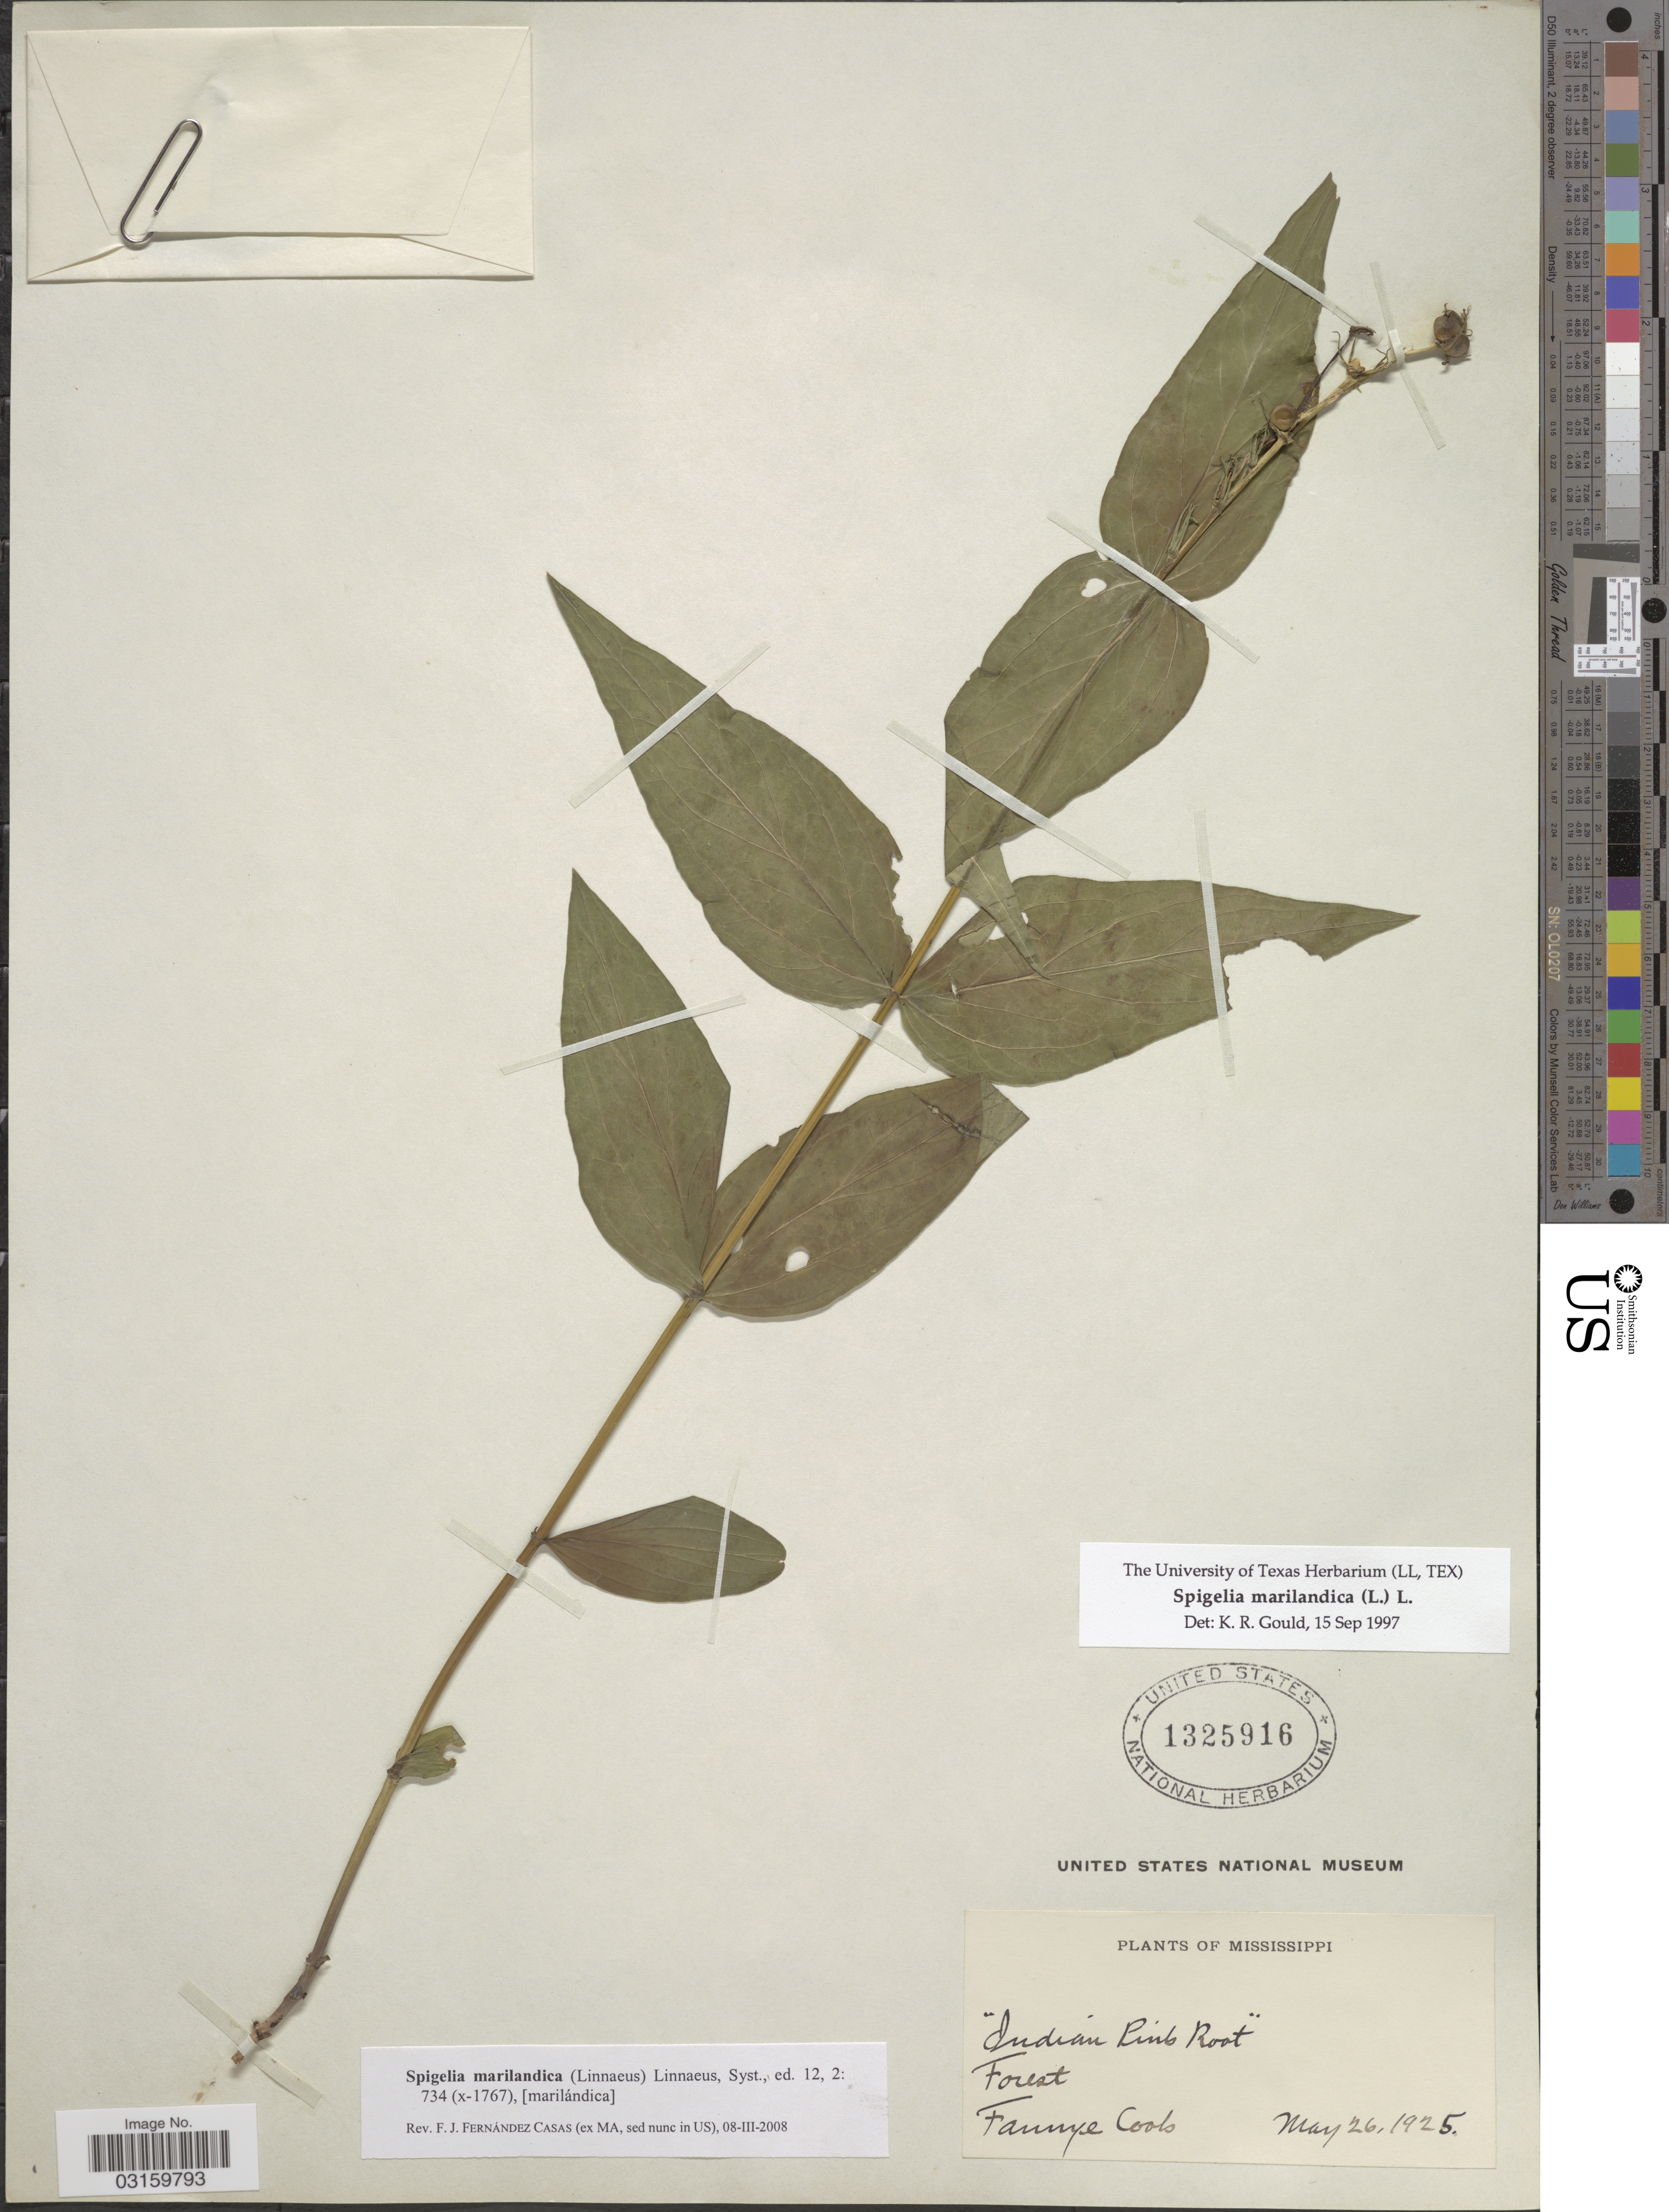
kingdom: Plantae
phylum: Tracheophyta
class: Magnoliopsida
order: Gentianales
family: Loganiaceae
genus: Spigelia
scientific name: Spigelia marilandica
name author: (L.) L.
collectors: F. A. Cook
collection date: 1925-05-26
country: United States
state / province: Mississippi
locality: Indian Pink Root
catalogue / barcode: US 1325916